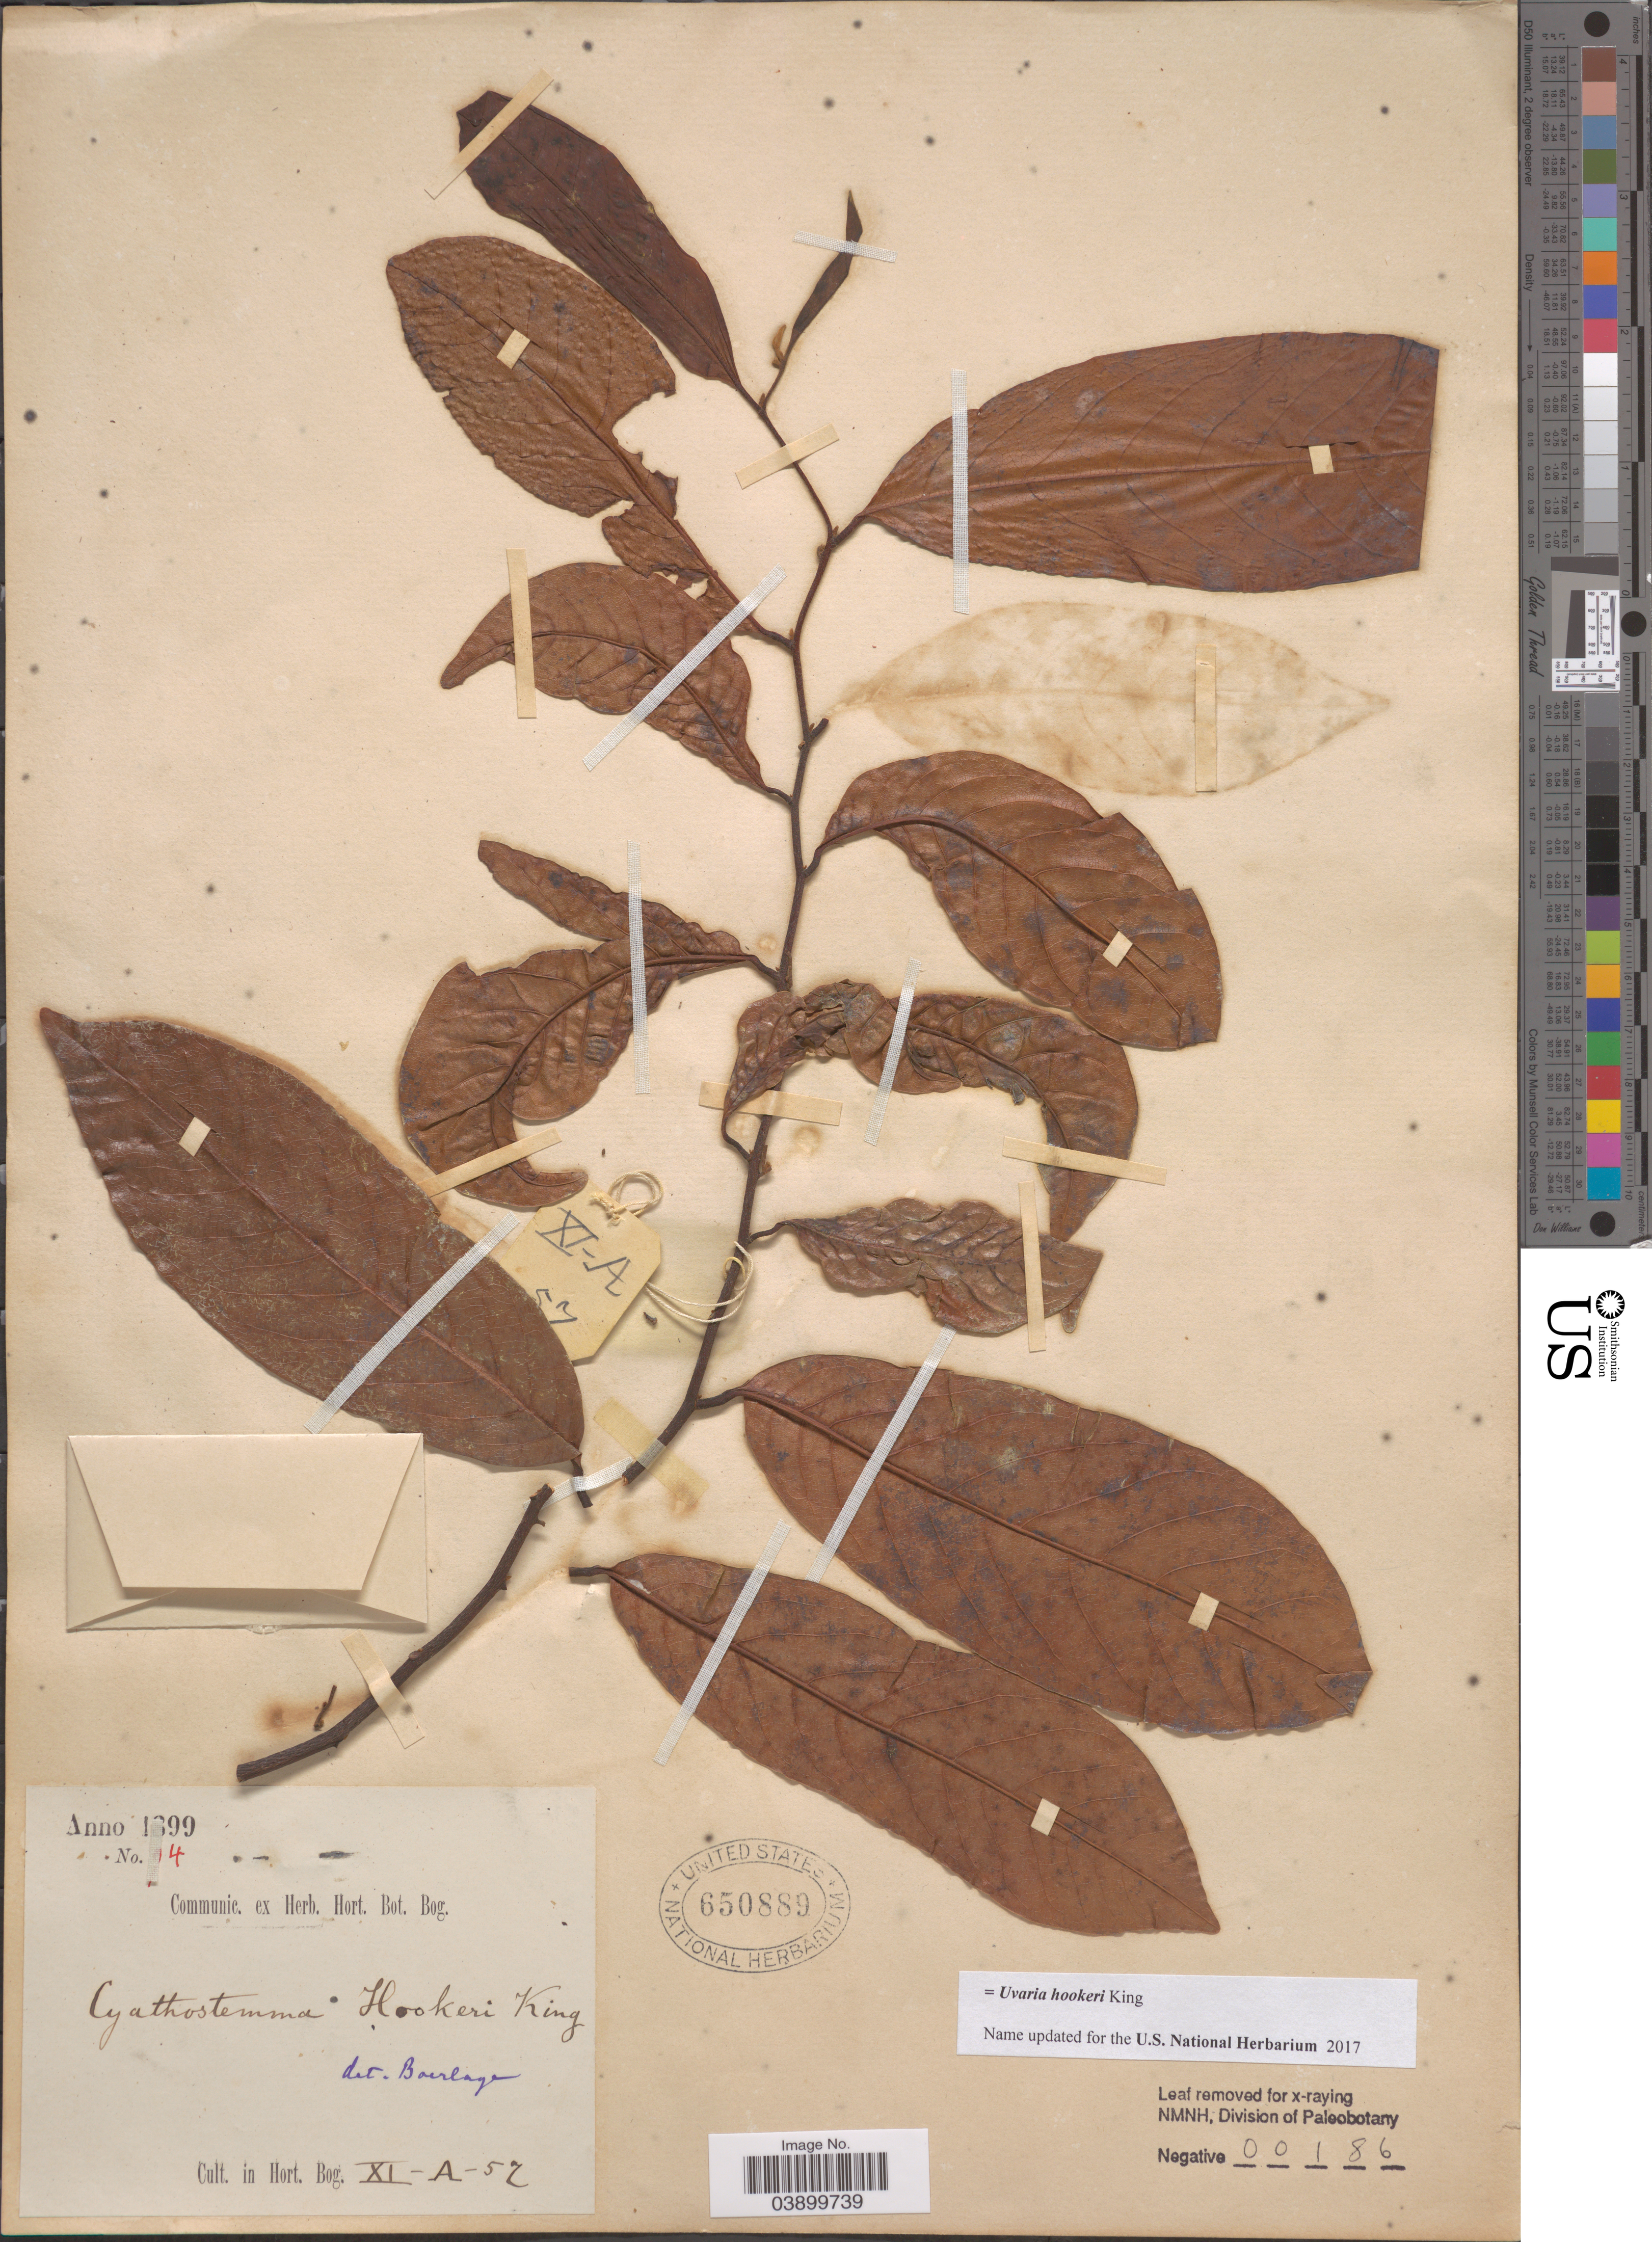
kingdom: Plantae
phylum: Tracheophyta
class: Magnoliopsida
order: Magnoliales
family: Annonaceae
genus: Uvaria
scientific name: Uvaria hookeri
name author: King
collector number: !4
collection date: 1899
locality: Cult. in Hort. Bog. XI-A-57.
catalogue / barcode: US 650889